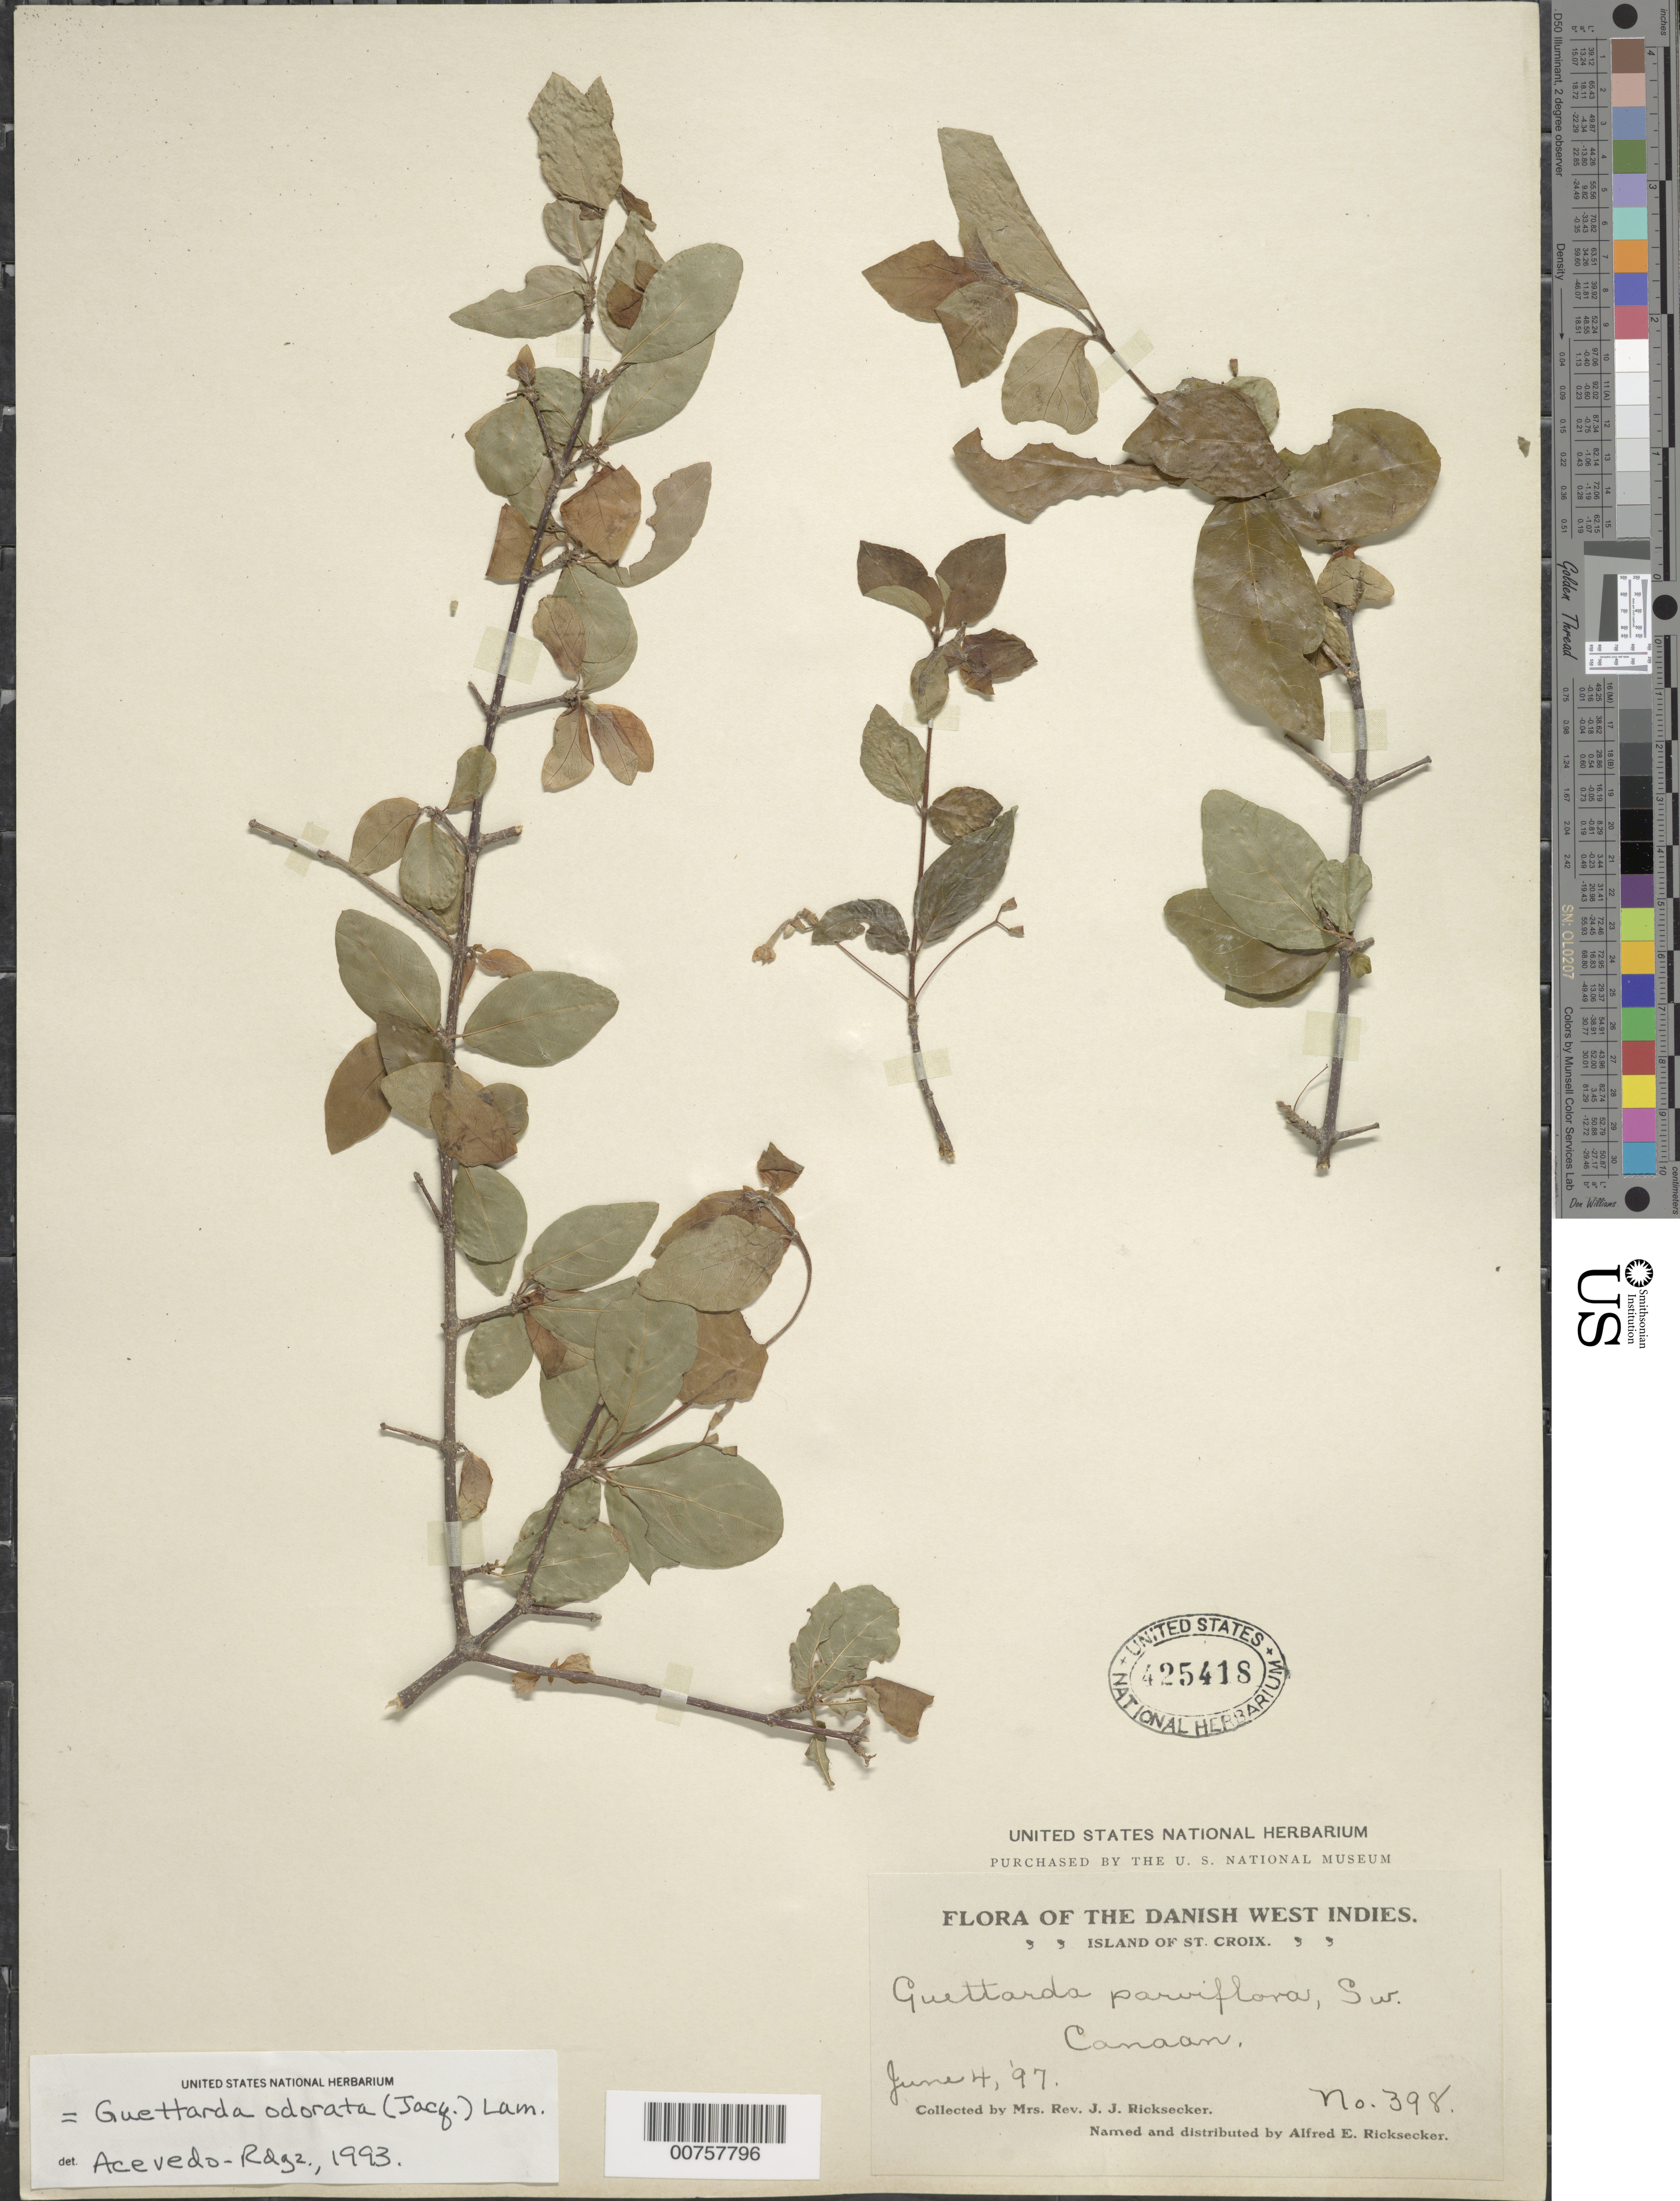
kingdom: Plantae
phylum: Tracheophyta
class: Magnoliopsida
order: Gentianales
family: Rubiaceae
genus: Guettarda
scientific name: Guettarda odorata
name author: (Jacq.) Lam.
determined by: Acevedo-Rodríguez, P., (BOT), Smithsonian Institution - National Museum of Natural History (UNITED STATES)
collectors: L. A. Ricksecker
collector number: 398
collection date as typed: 04 Jun 1897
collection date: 1897-06-04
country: U.S. Virgin Islands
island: St. Croix Island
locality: Canaan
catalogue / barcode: US 425418